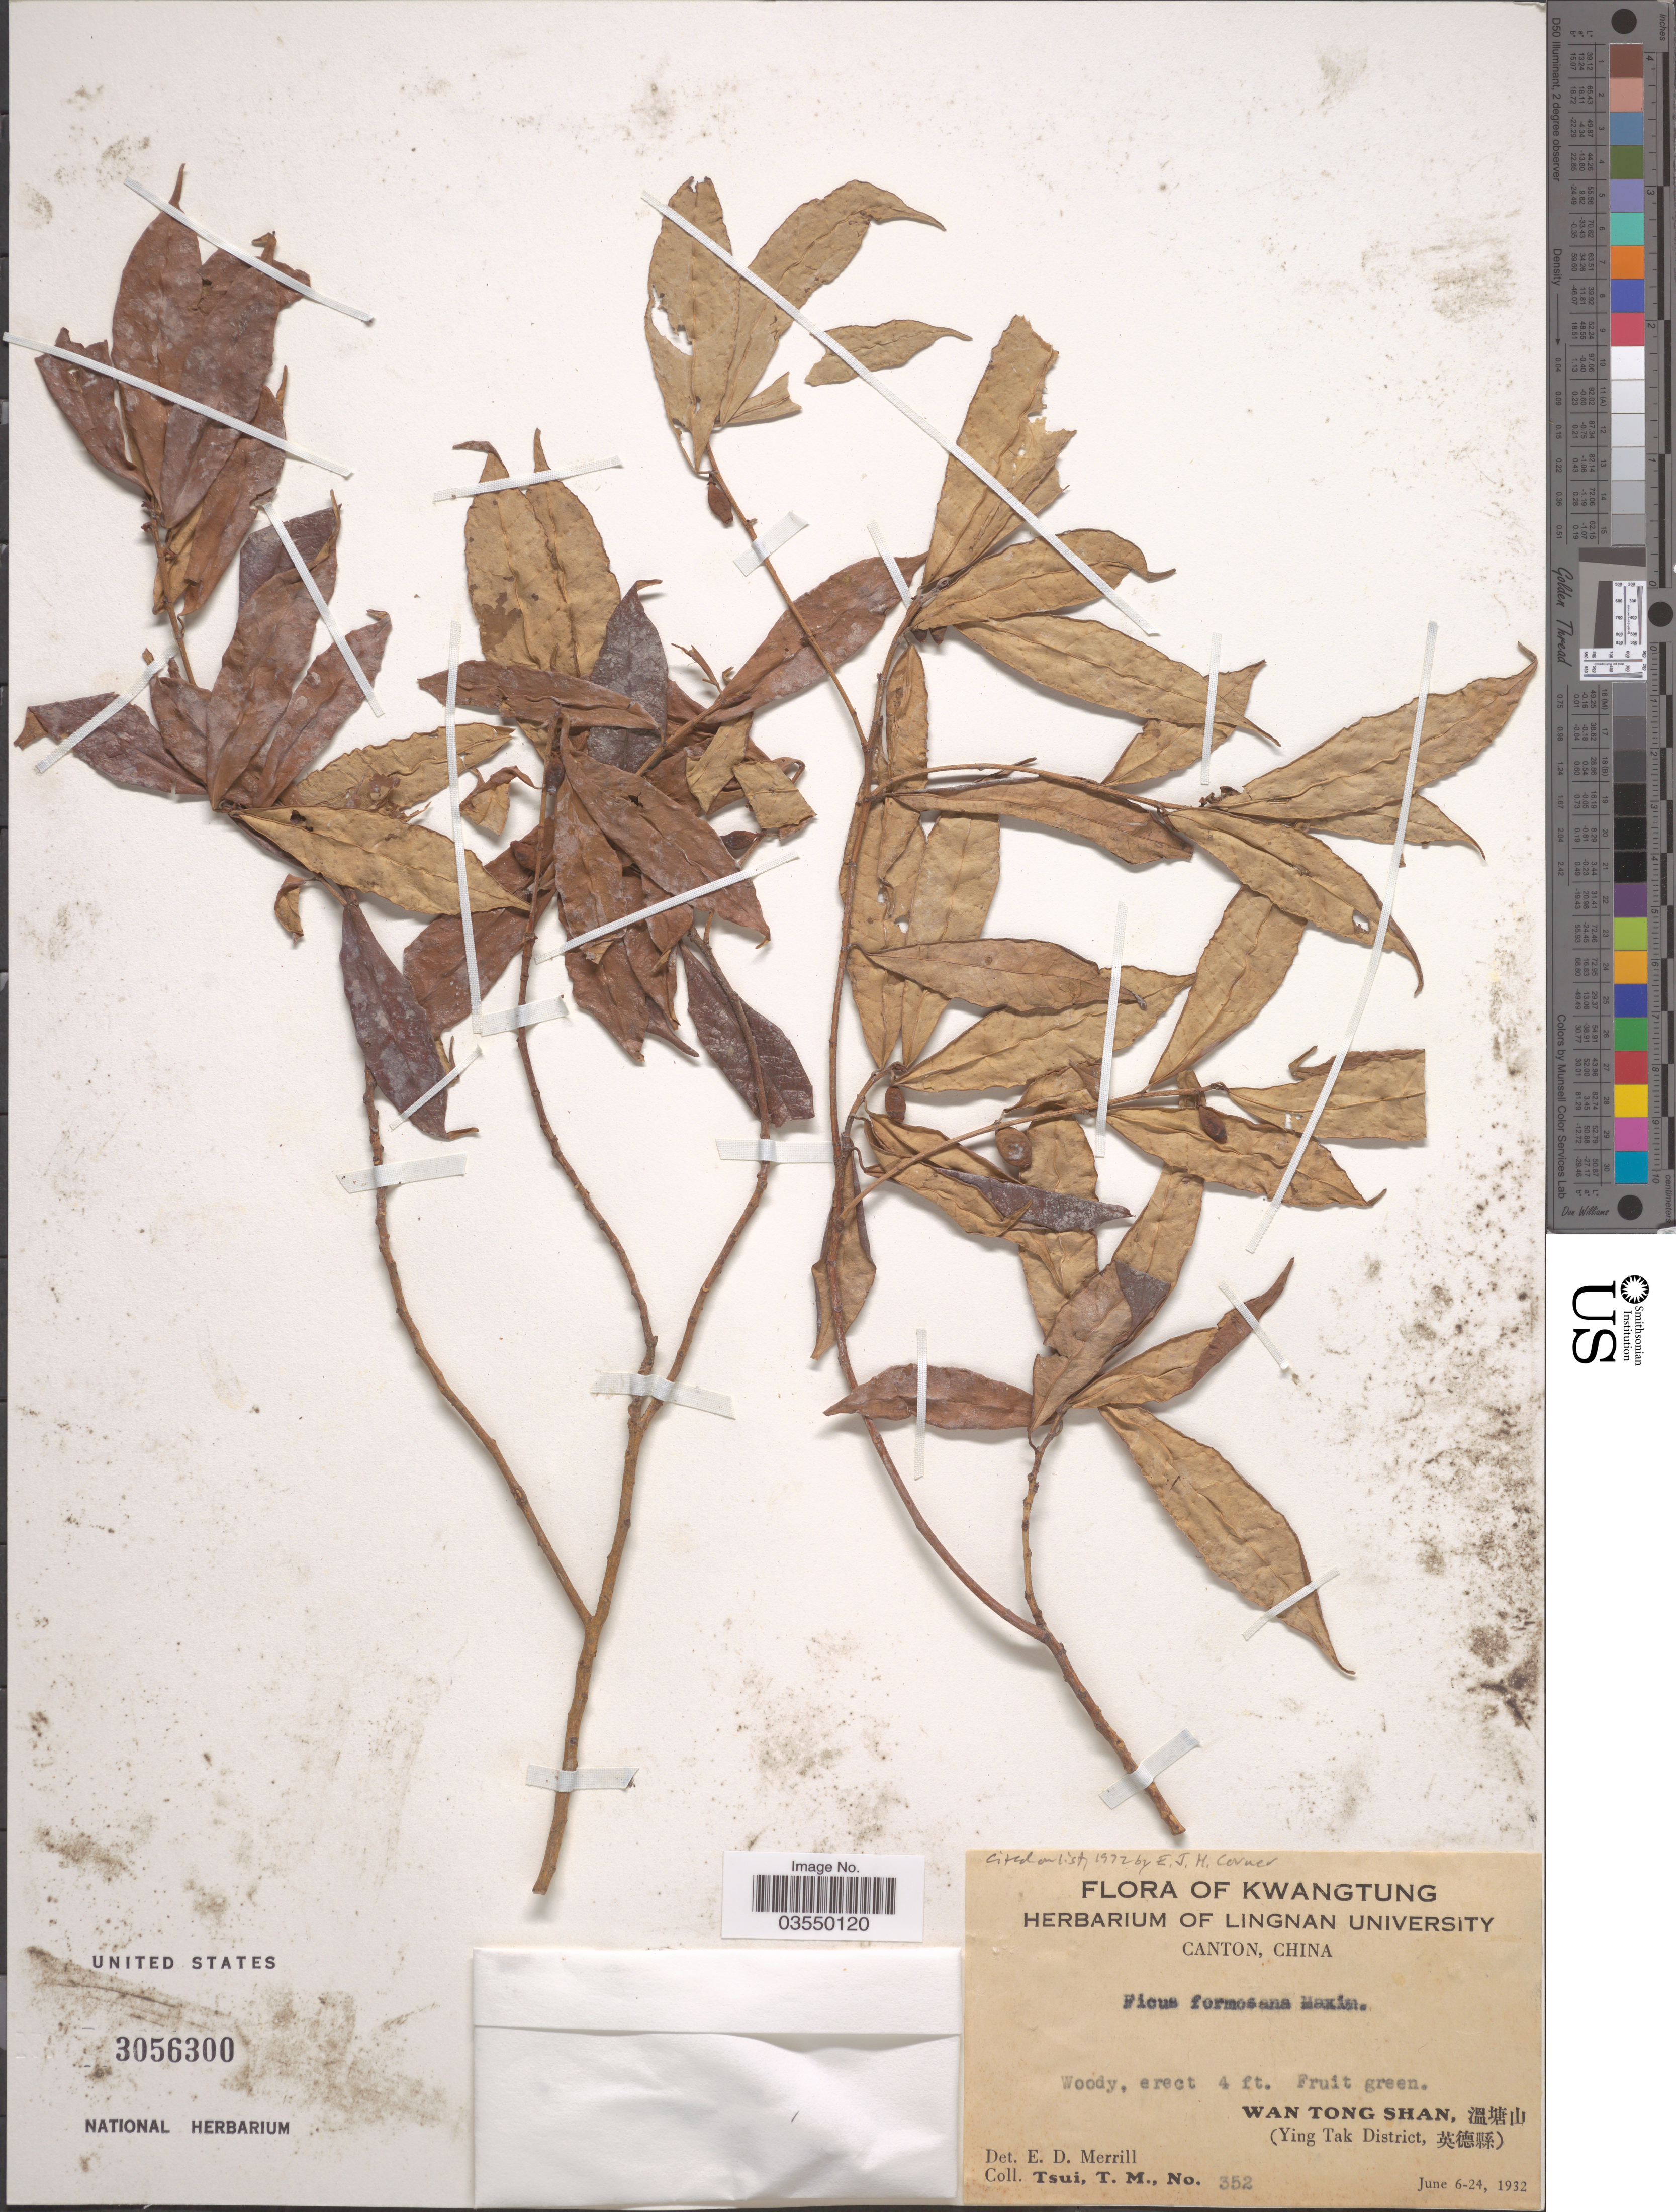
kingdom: Plantae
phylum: Tracheophyta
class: Magnoliopsida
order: Rosales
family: Moraceae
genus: Ficus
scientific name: Ficus formosana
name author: Maxim.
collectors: T. Tsui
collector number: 352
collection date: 1932-06-06/1932-06-24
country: China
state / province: Guangdong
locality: Kwangtung. Wan Tong Shan, X (Ying Tak District, X).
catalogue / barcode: US 3056300